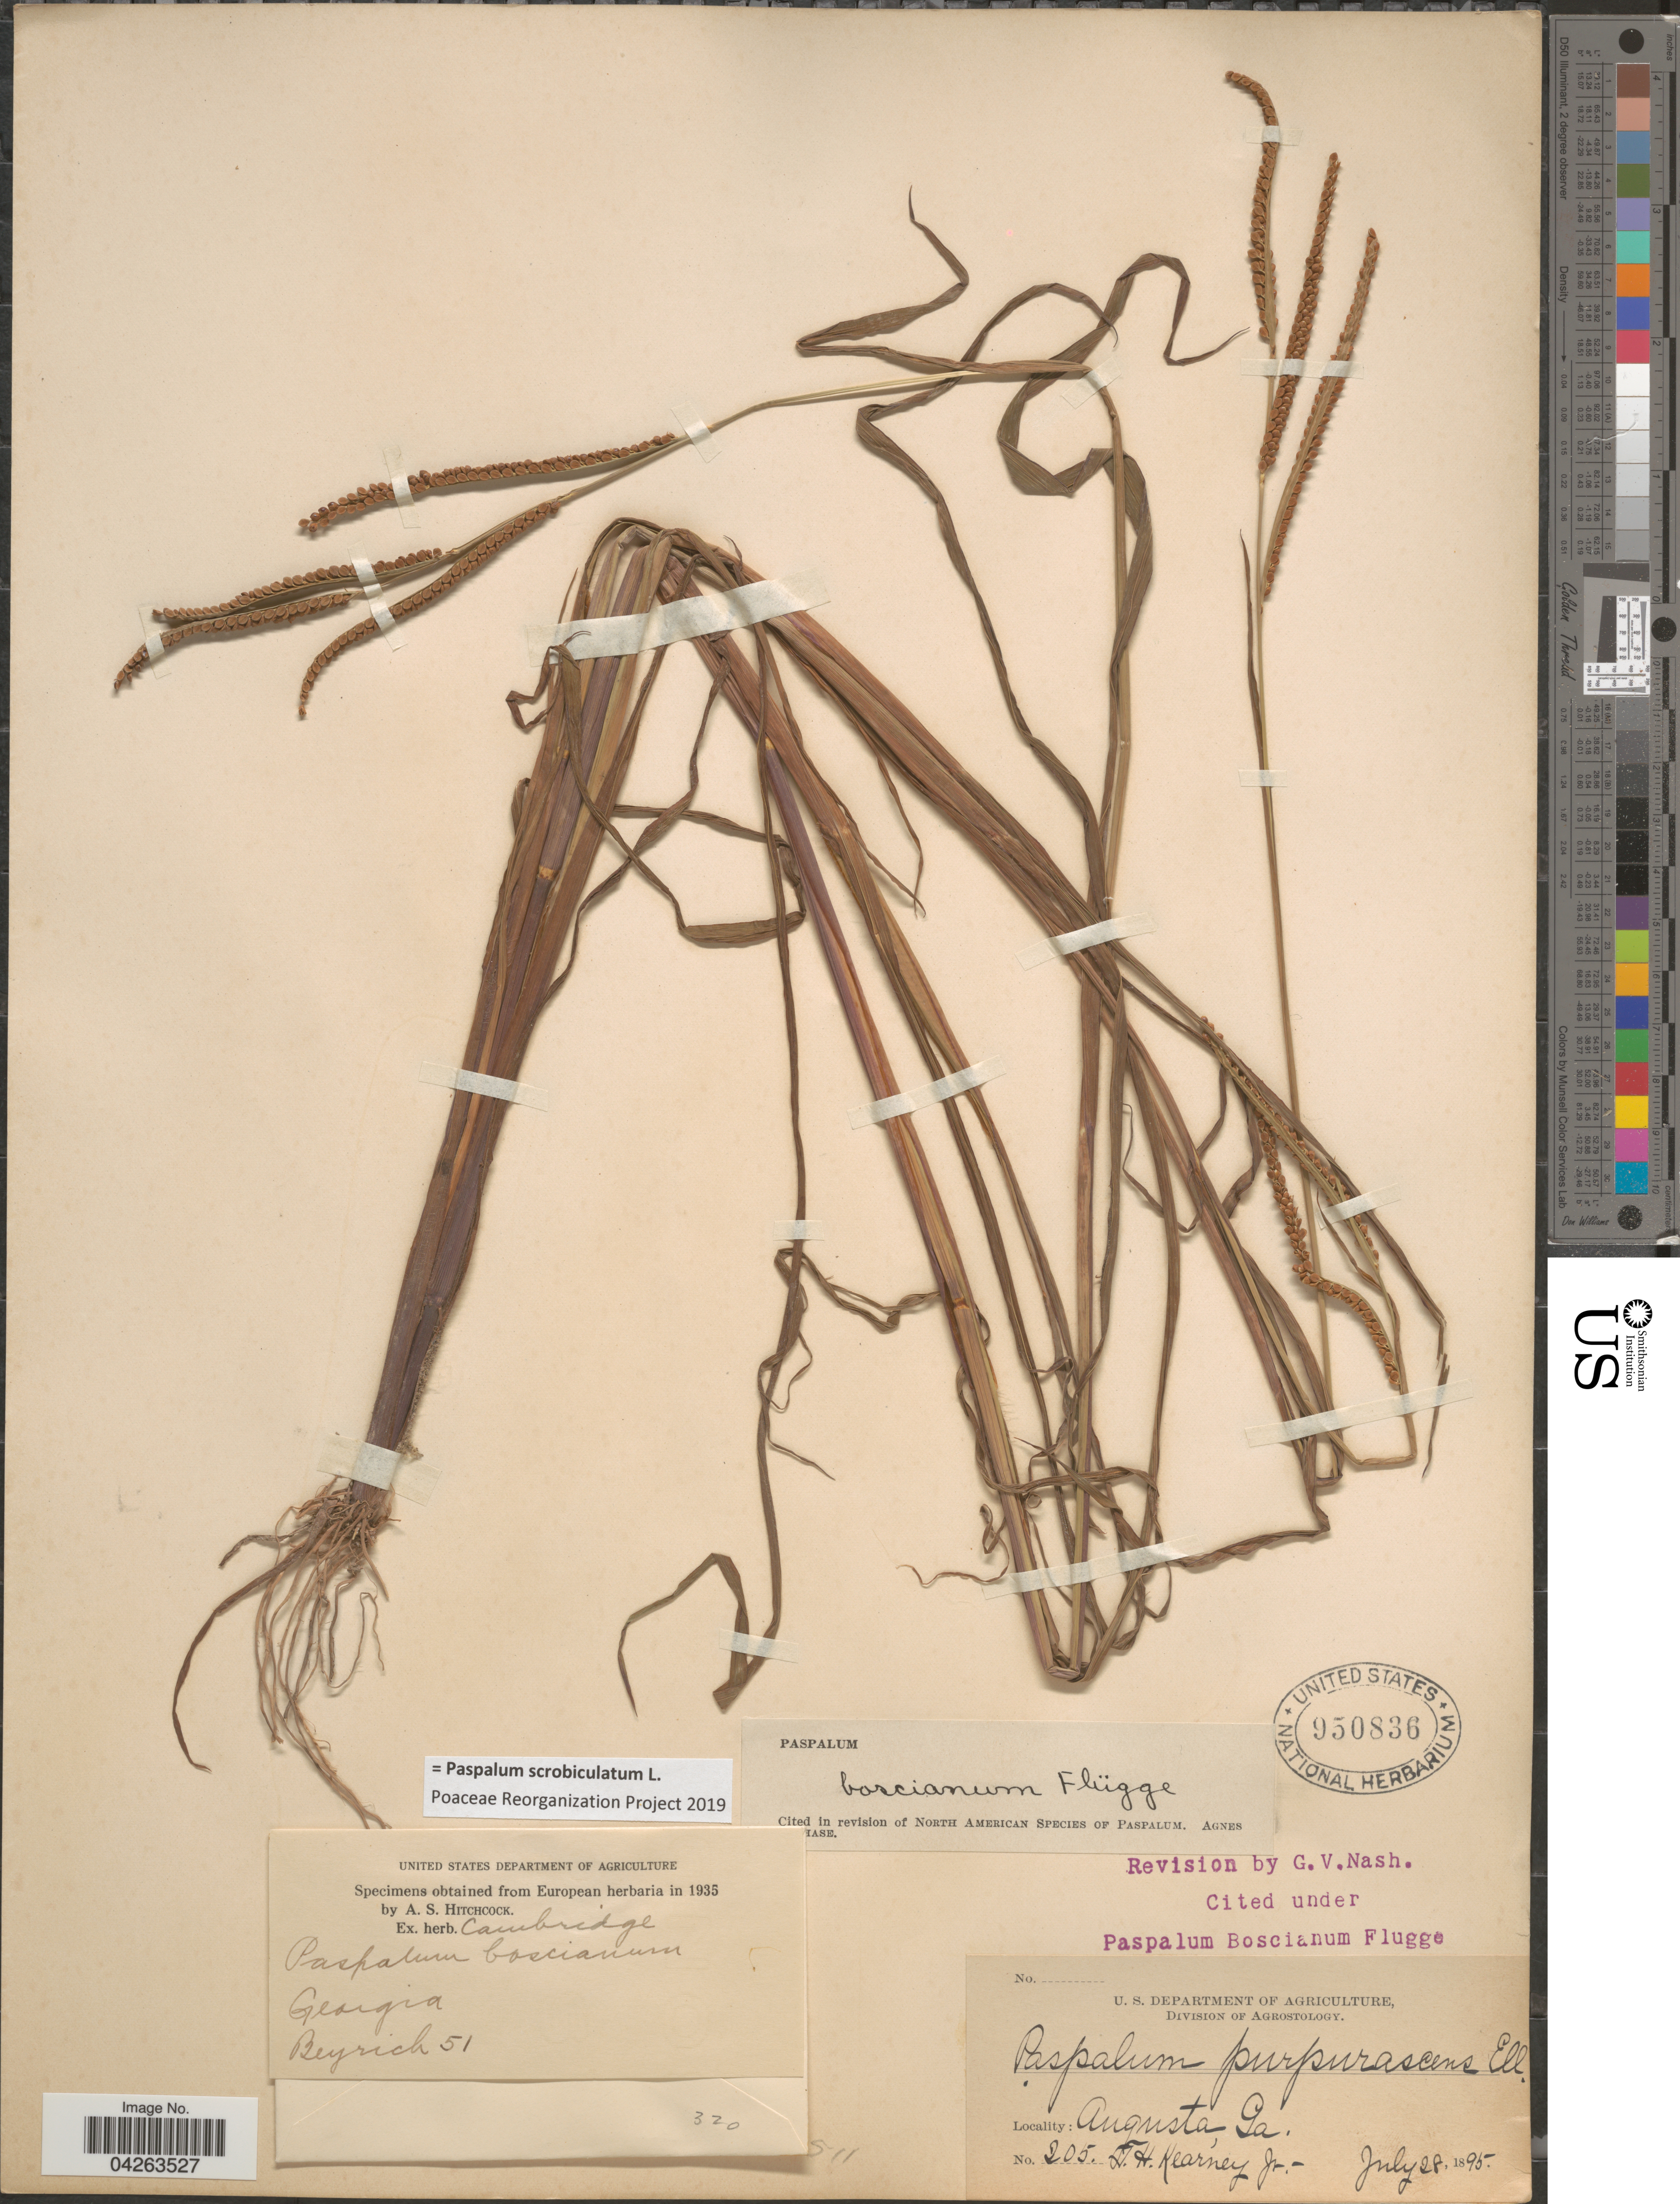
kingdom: Plantae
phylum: Tracheophyta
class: Liliopsida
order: Poales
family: Poaceae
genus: Paspalum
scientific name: Paspalum scrobiculatum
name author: L.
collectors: -. Beyrich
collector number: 51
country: United States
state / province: Georgia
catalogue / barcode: US 950836